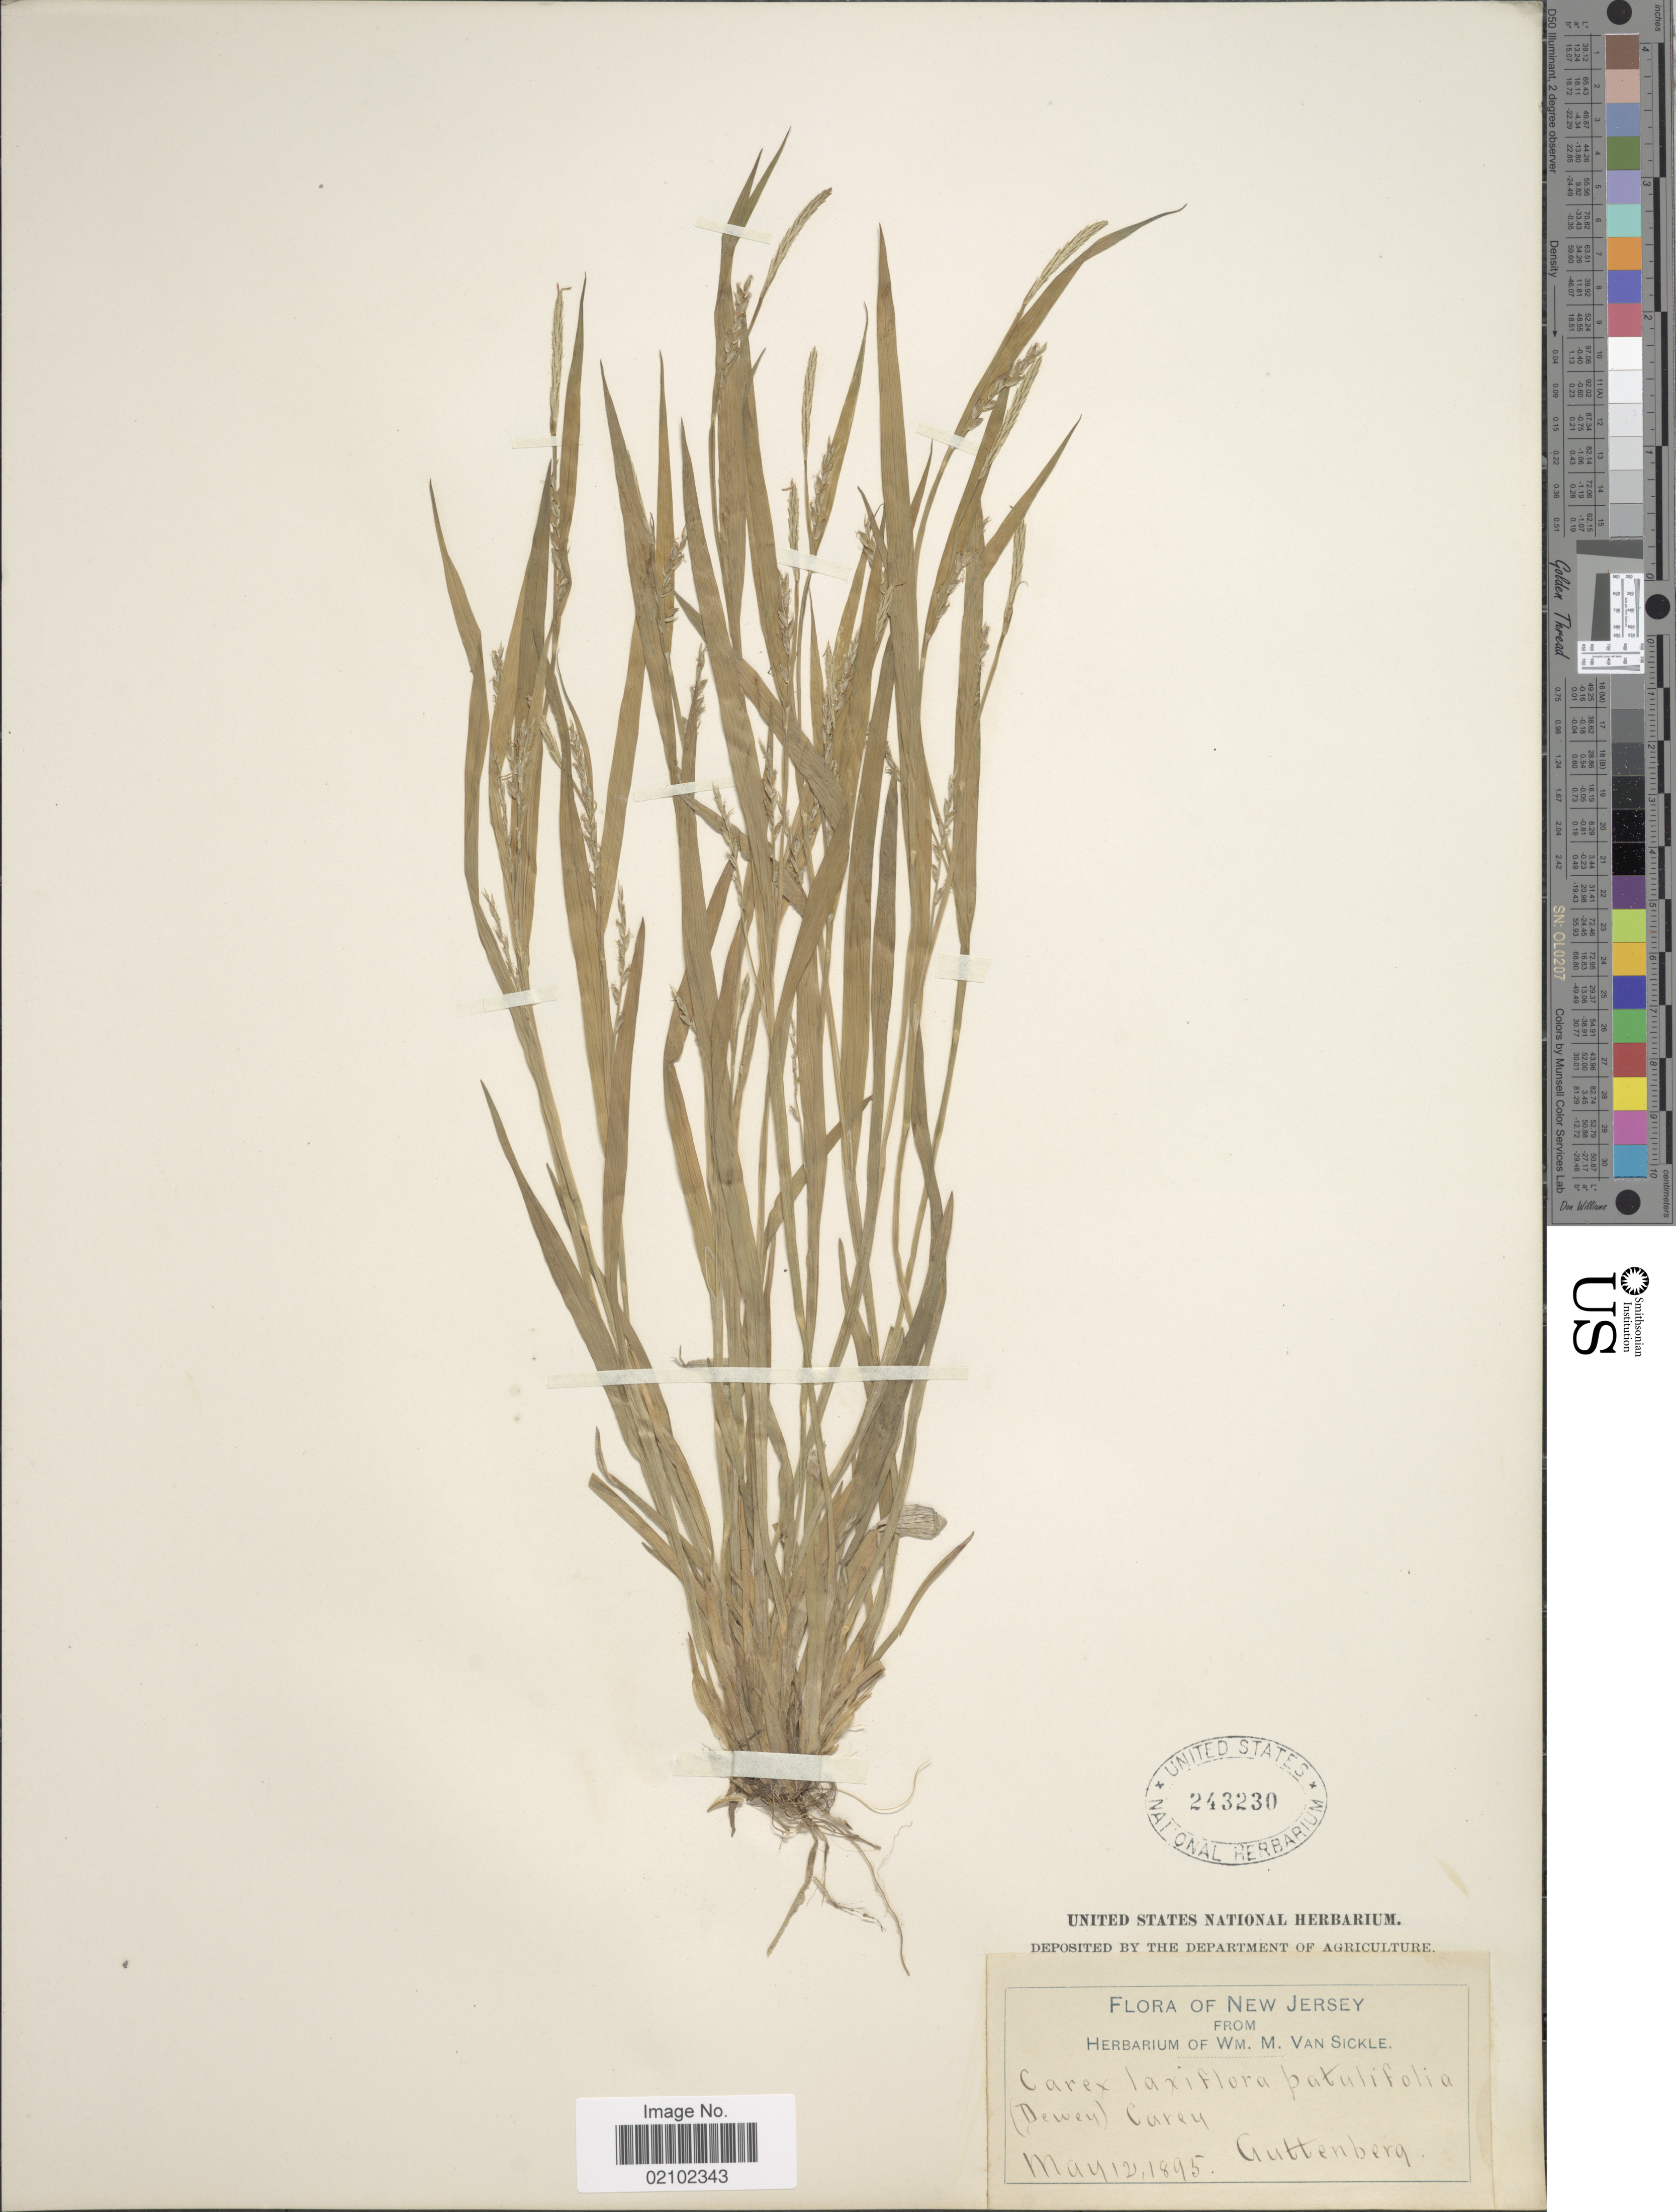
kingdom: Plantae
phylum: Tracheophyta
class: Liliopsida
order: Poales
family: Cyperaceae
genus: Carex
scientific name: Carex laxiflora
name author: Lam.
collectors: ex herb. Wm. M. Van Sickle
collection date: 1895-05-12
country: United States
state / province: New Jersey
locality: Guttenberg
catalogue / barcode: US 243230